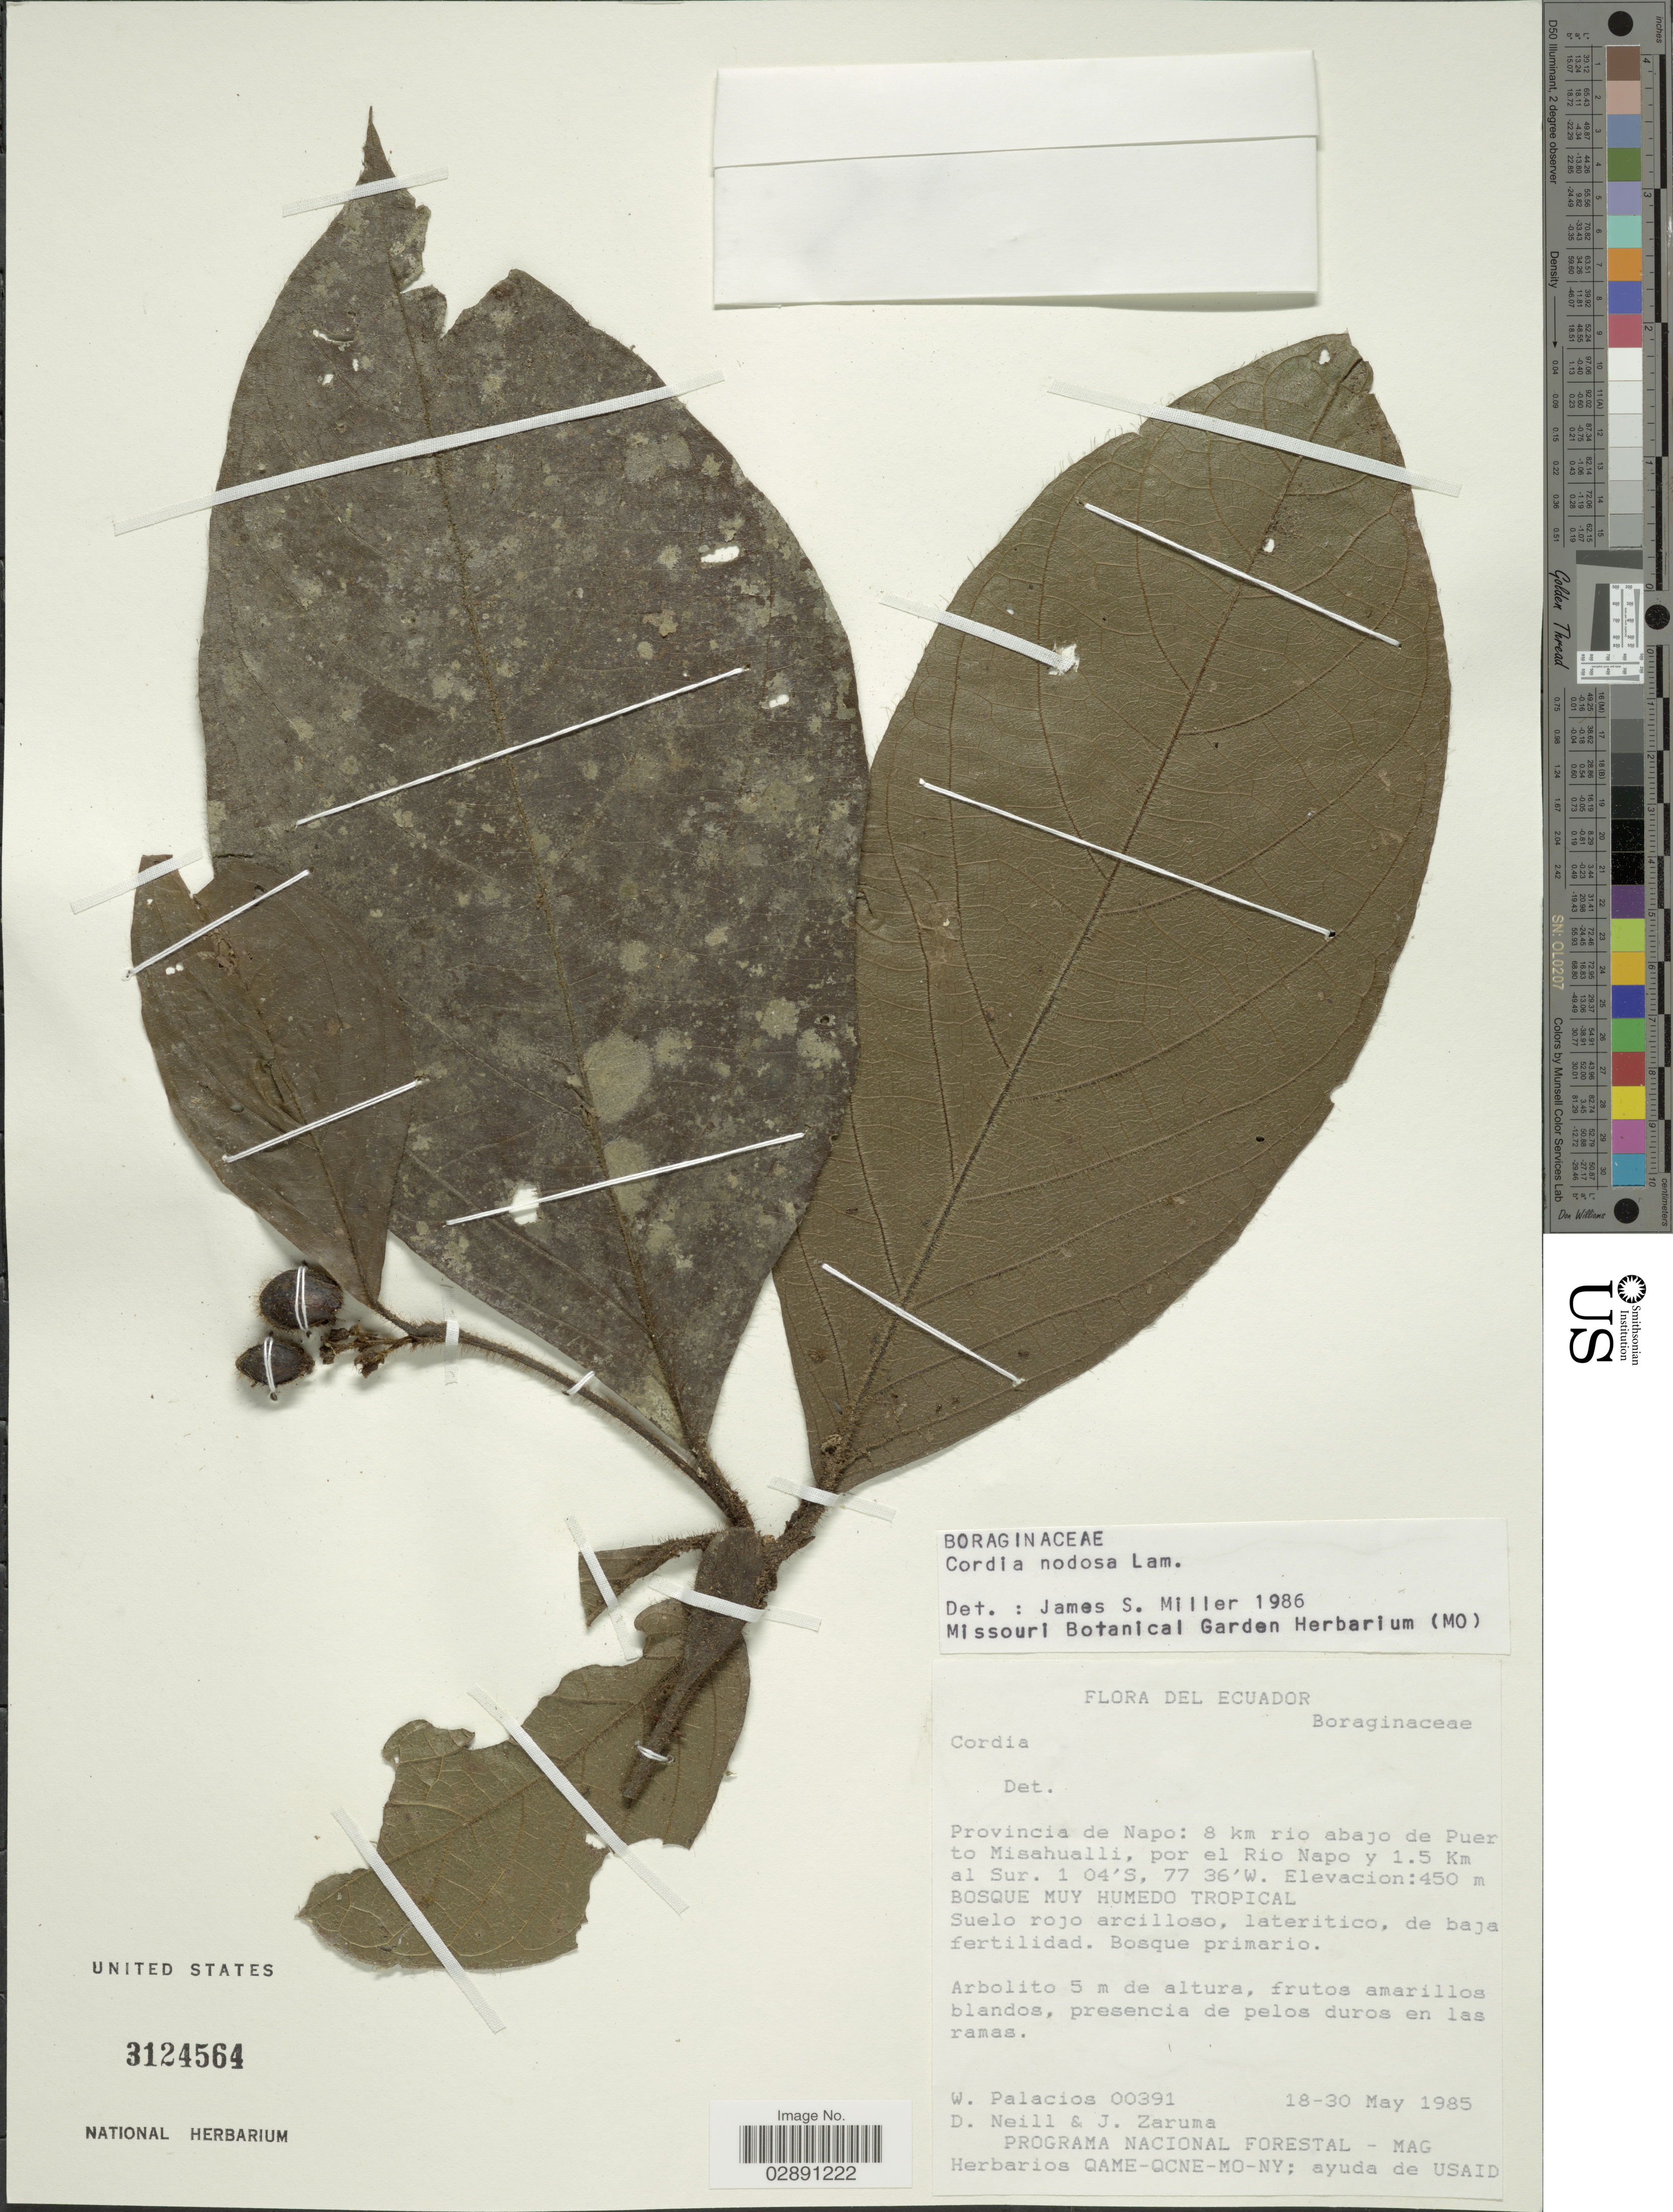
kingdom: Plantae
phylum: Tracheophyta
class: Magnoliopsida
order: Boraginales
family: Cordiaceae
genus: Cordia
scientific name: Cordia nodosa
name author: Lam.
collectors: W. Palacios, D. Neill & J. Zaruma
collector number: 00391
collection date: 1985-05-18/1985-05-30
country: Ecuador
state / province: Napo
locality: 8 km rio abajo de Puerto Misahuali, por el Rio Napo y 1.5 Km al Sur.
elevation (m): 450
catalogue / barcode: US 3124564